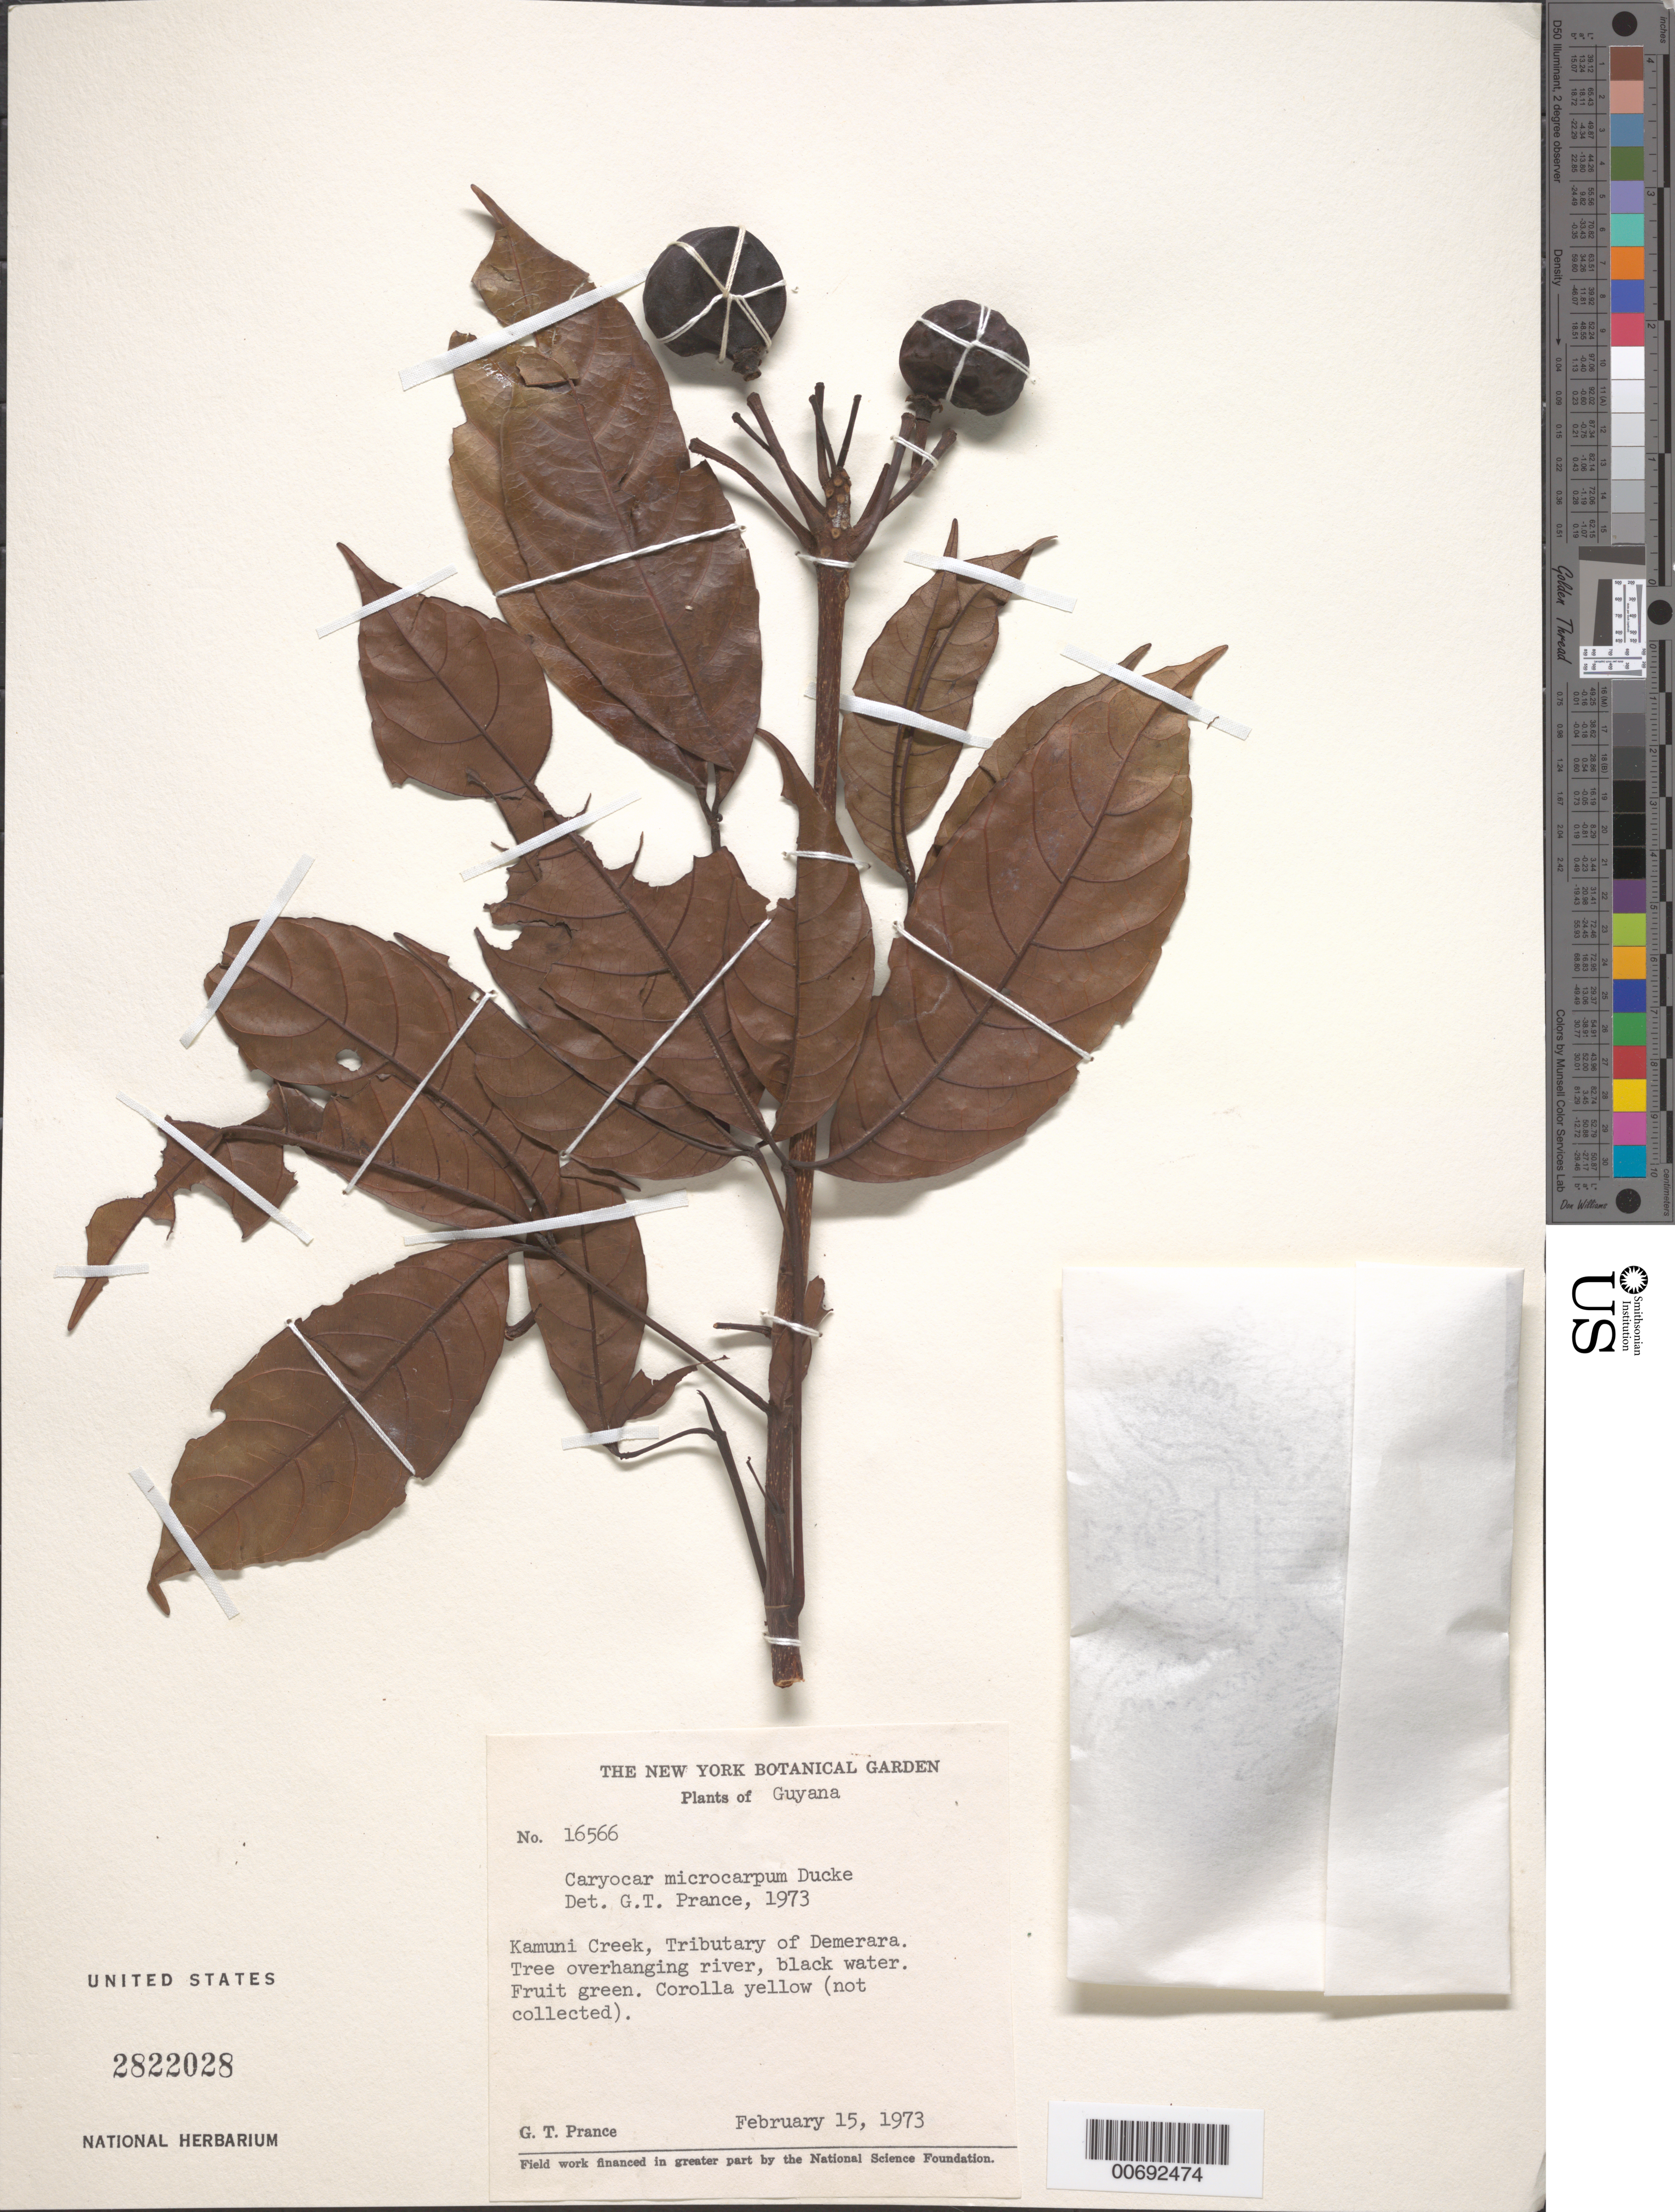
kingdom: Plantae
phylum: Tracheophyta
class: Magnoliopsida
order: Malpighiales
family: Caryocaraceae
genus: Caryocar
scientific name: Caryocar microcarpum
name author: Ducke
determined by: Prance, G. T.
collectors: G. T. Prance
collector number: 16566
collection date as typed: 15-Feb-73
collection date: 1973-02-15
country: Guyana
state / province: Essequibo Isl-W. Demerara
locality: Kamuni Creek, Demerara R. trib.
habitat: Overhanging river, black water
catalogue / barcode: US 2822028